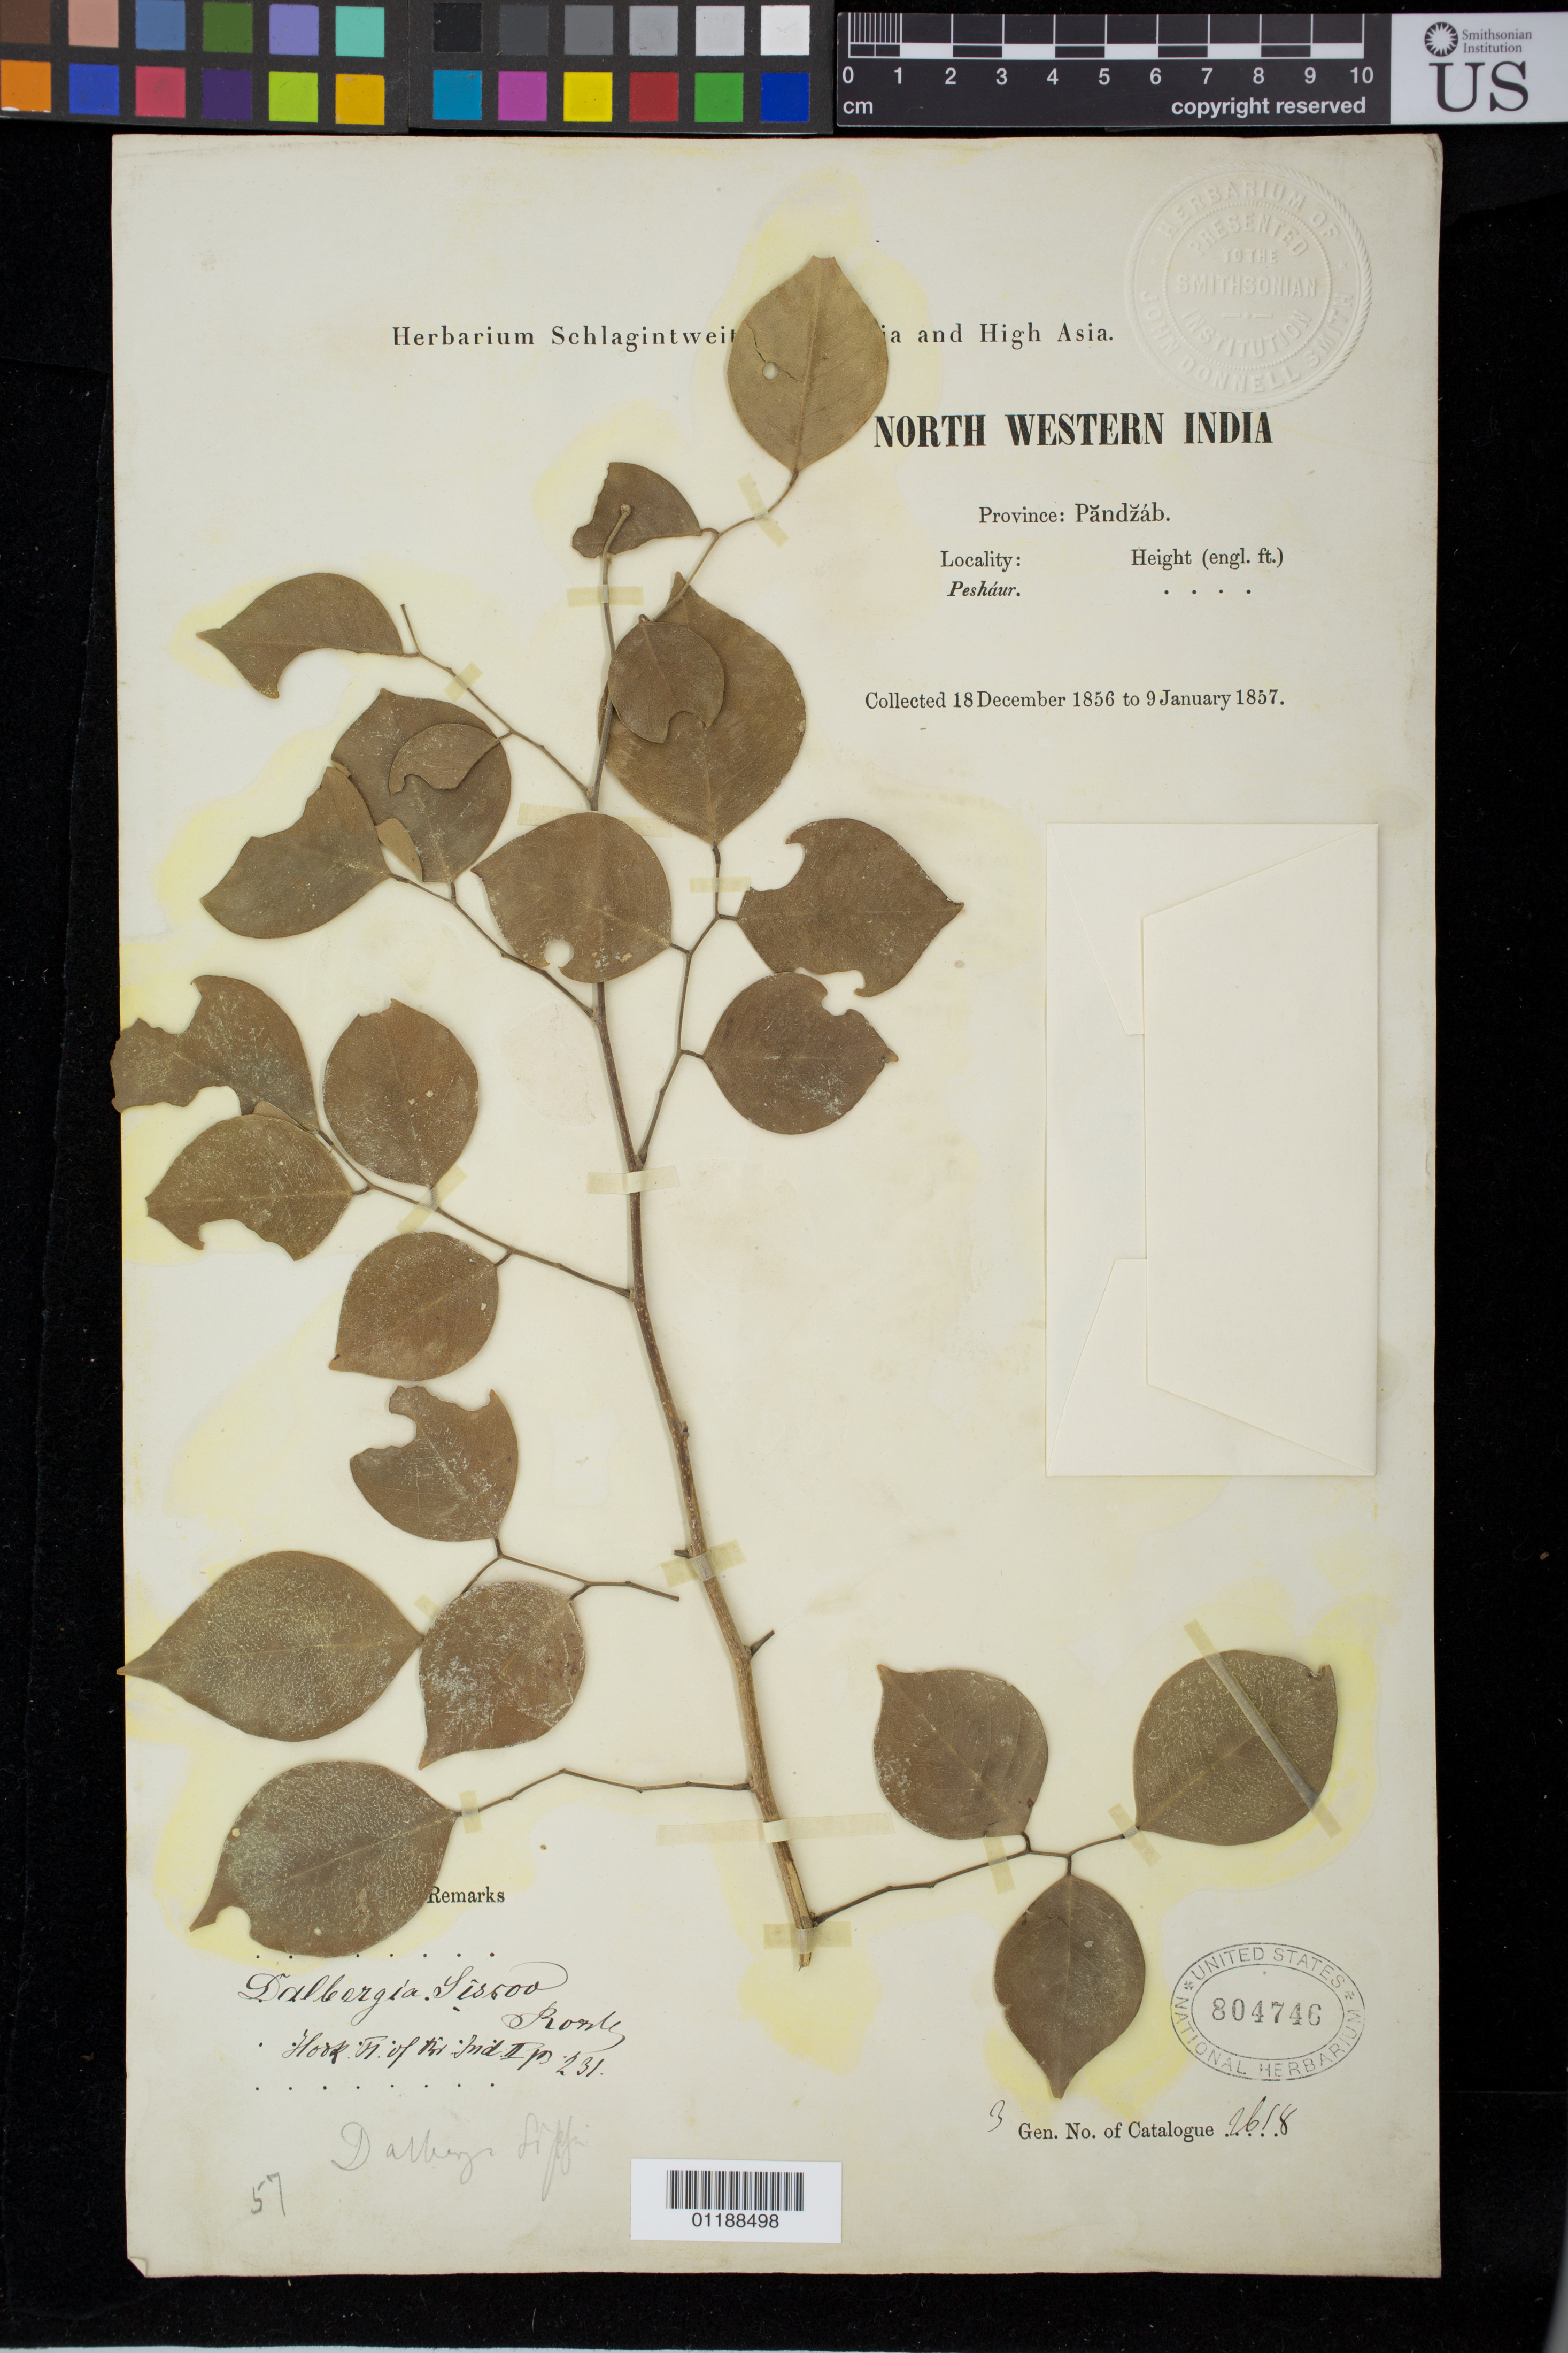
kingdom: Plantae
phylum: Tracheophyta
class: Magnoliopsida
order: Fabales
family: Fabaceae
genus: Dalbergia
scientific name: Dalbergia sissoo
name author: Roxb.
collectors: Herbarium Schlagintweit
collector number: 2618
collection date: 1856-12-18/1857-01-09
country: Pakistan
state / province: Khyber Pakhtunkhwa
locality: North Western India. Pandzab [Punjab] province. Peshaur [Peshawar]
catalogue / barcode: US 804746